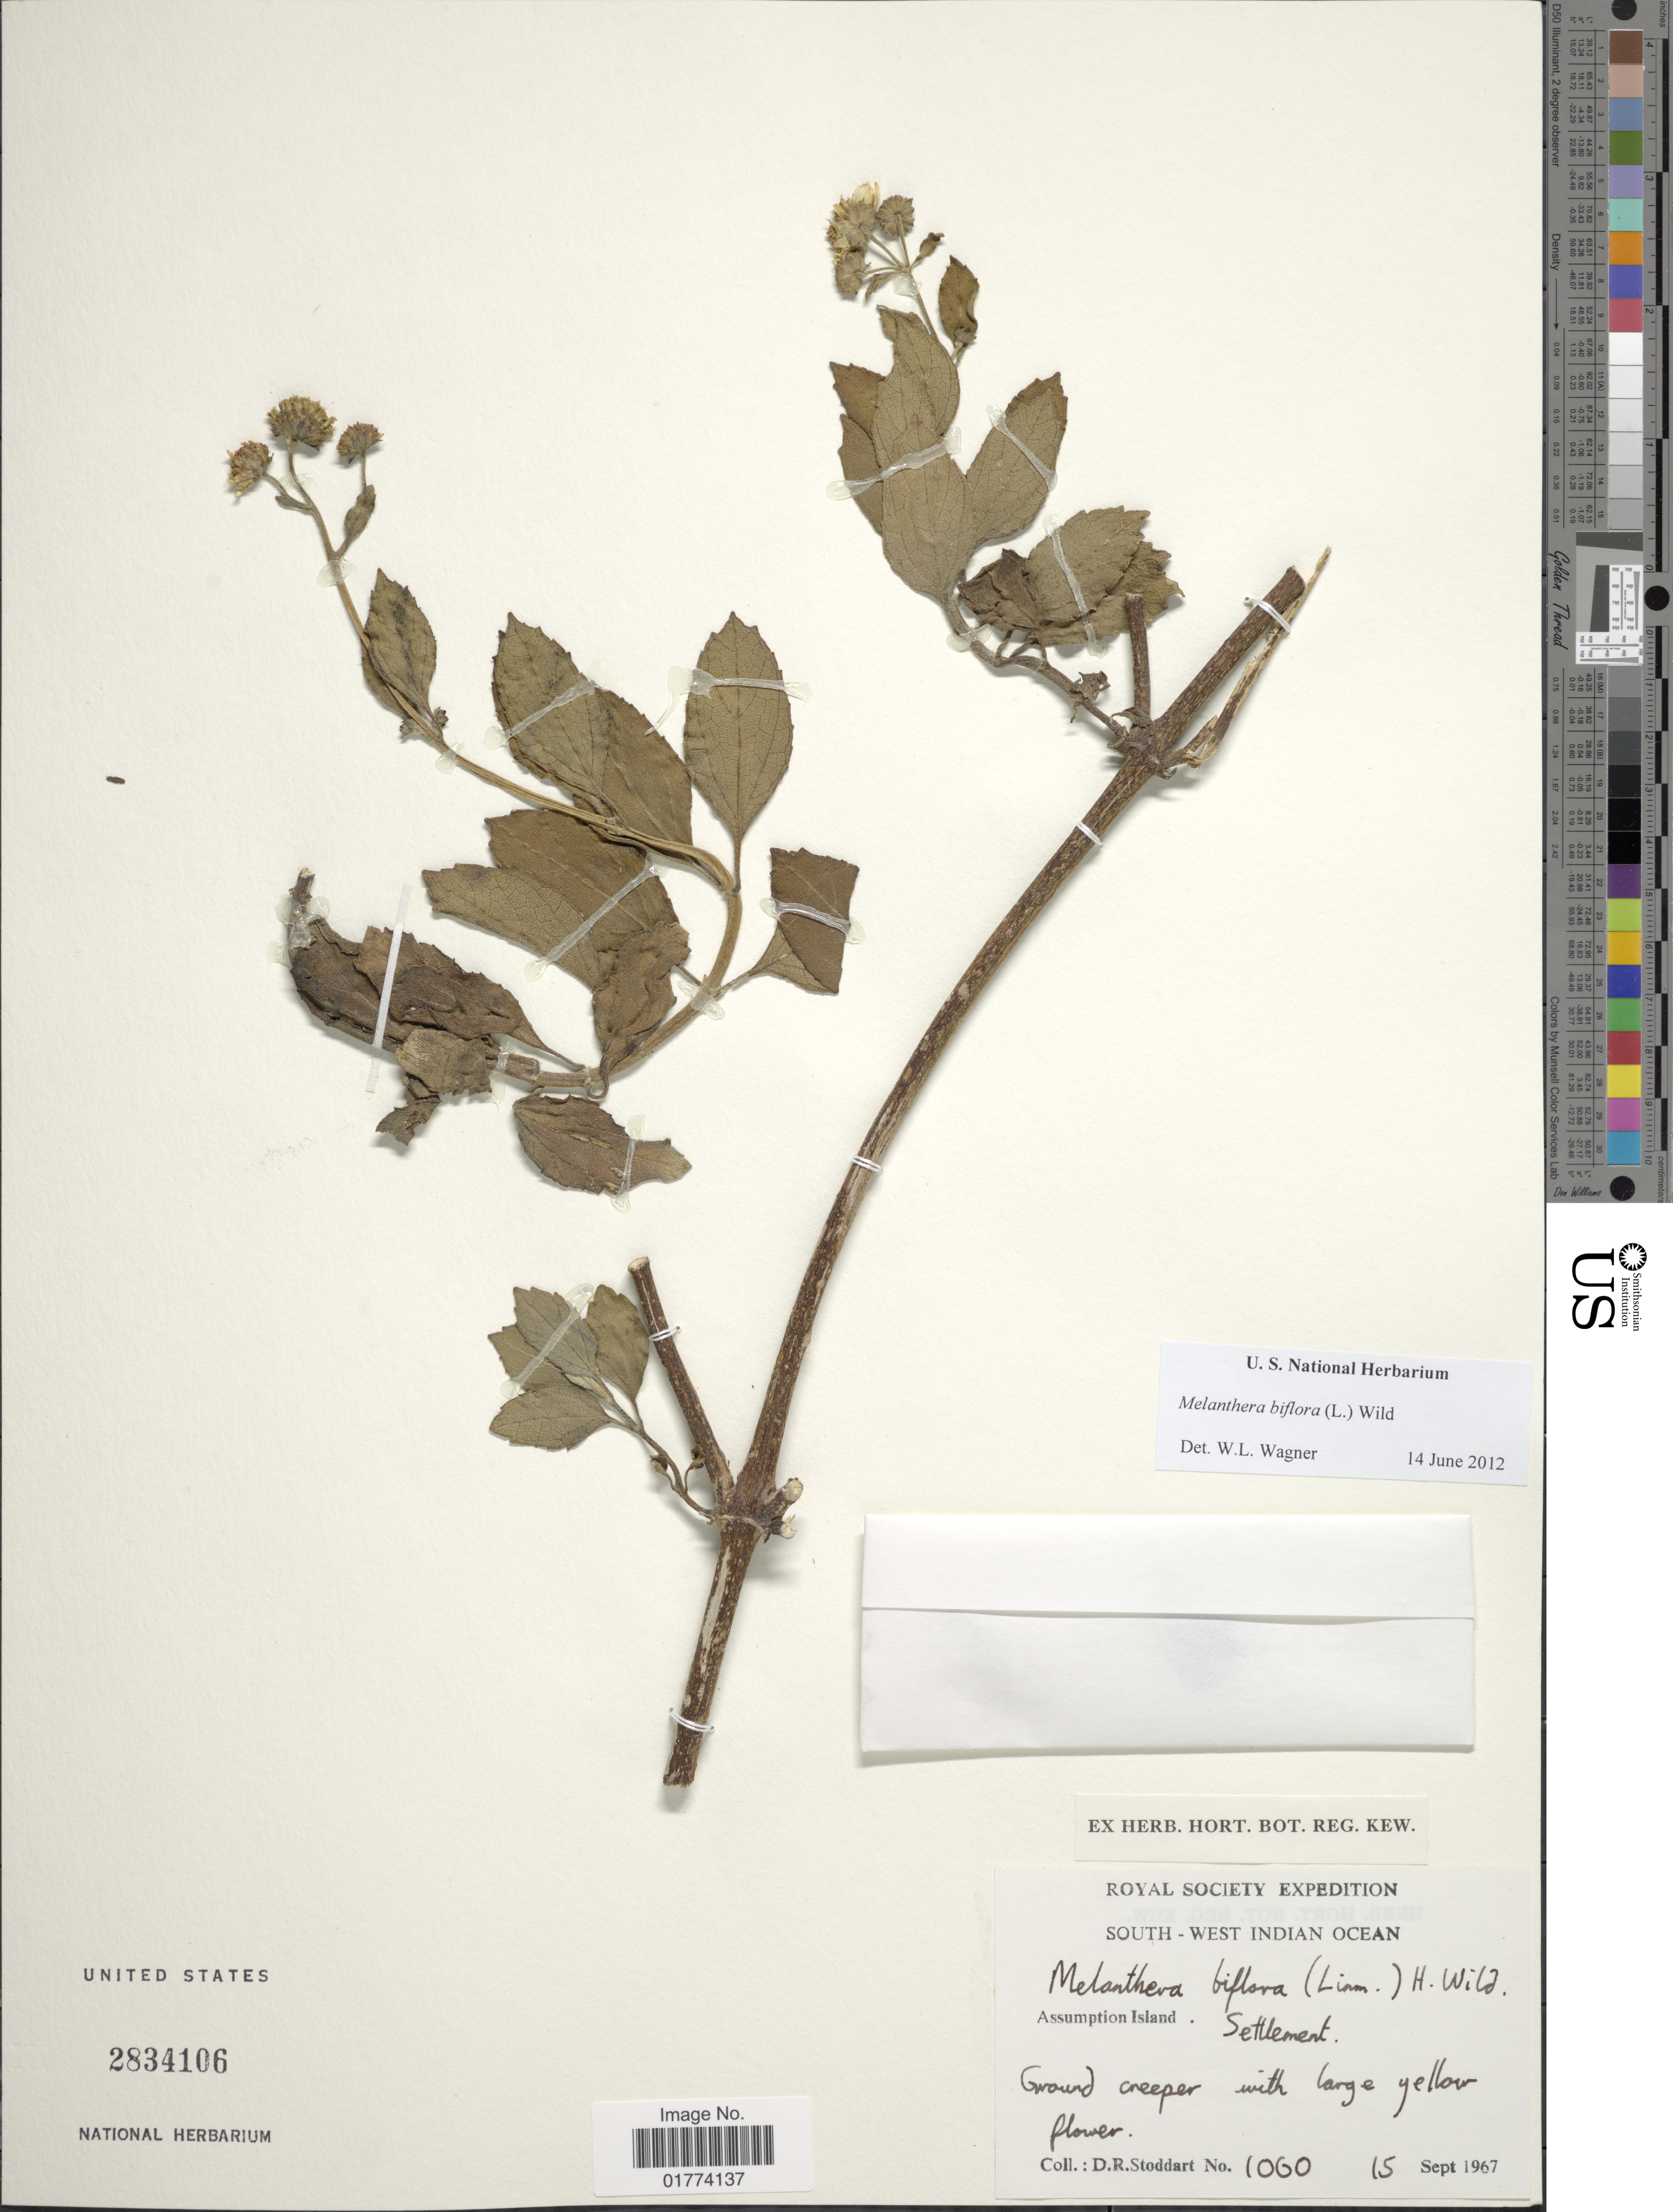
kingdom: Plantae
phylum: Tracheophyta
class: Magnoliopsida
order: Asterales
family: Asteraceae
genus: Wollastonia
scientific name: Wollastonia biflora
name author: (L.) DC.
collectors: D. R. Stoddart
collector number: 1000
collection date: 1967-09-15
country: Seychelles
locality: South- West Indian Ocean, Assumption Island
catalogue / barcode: US 2834106